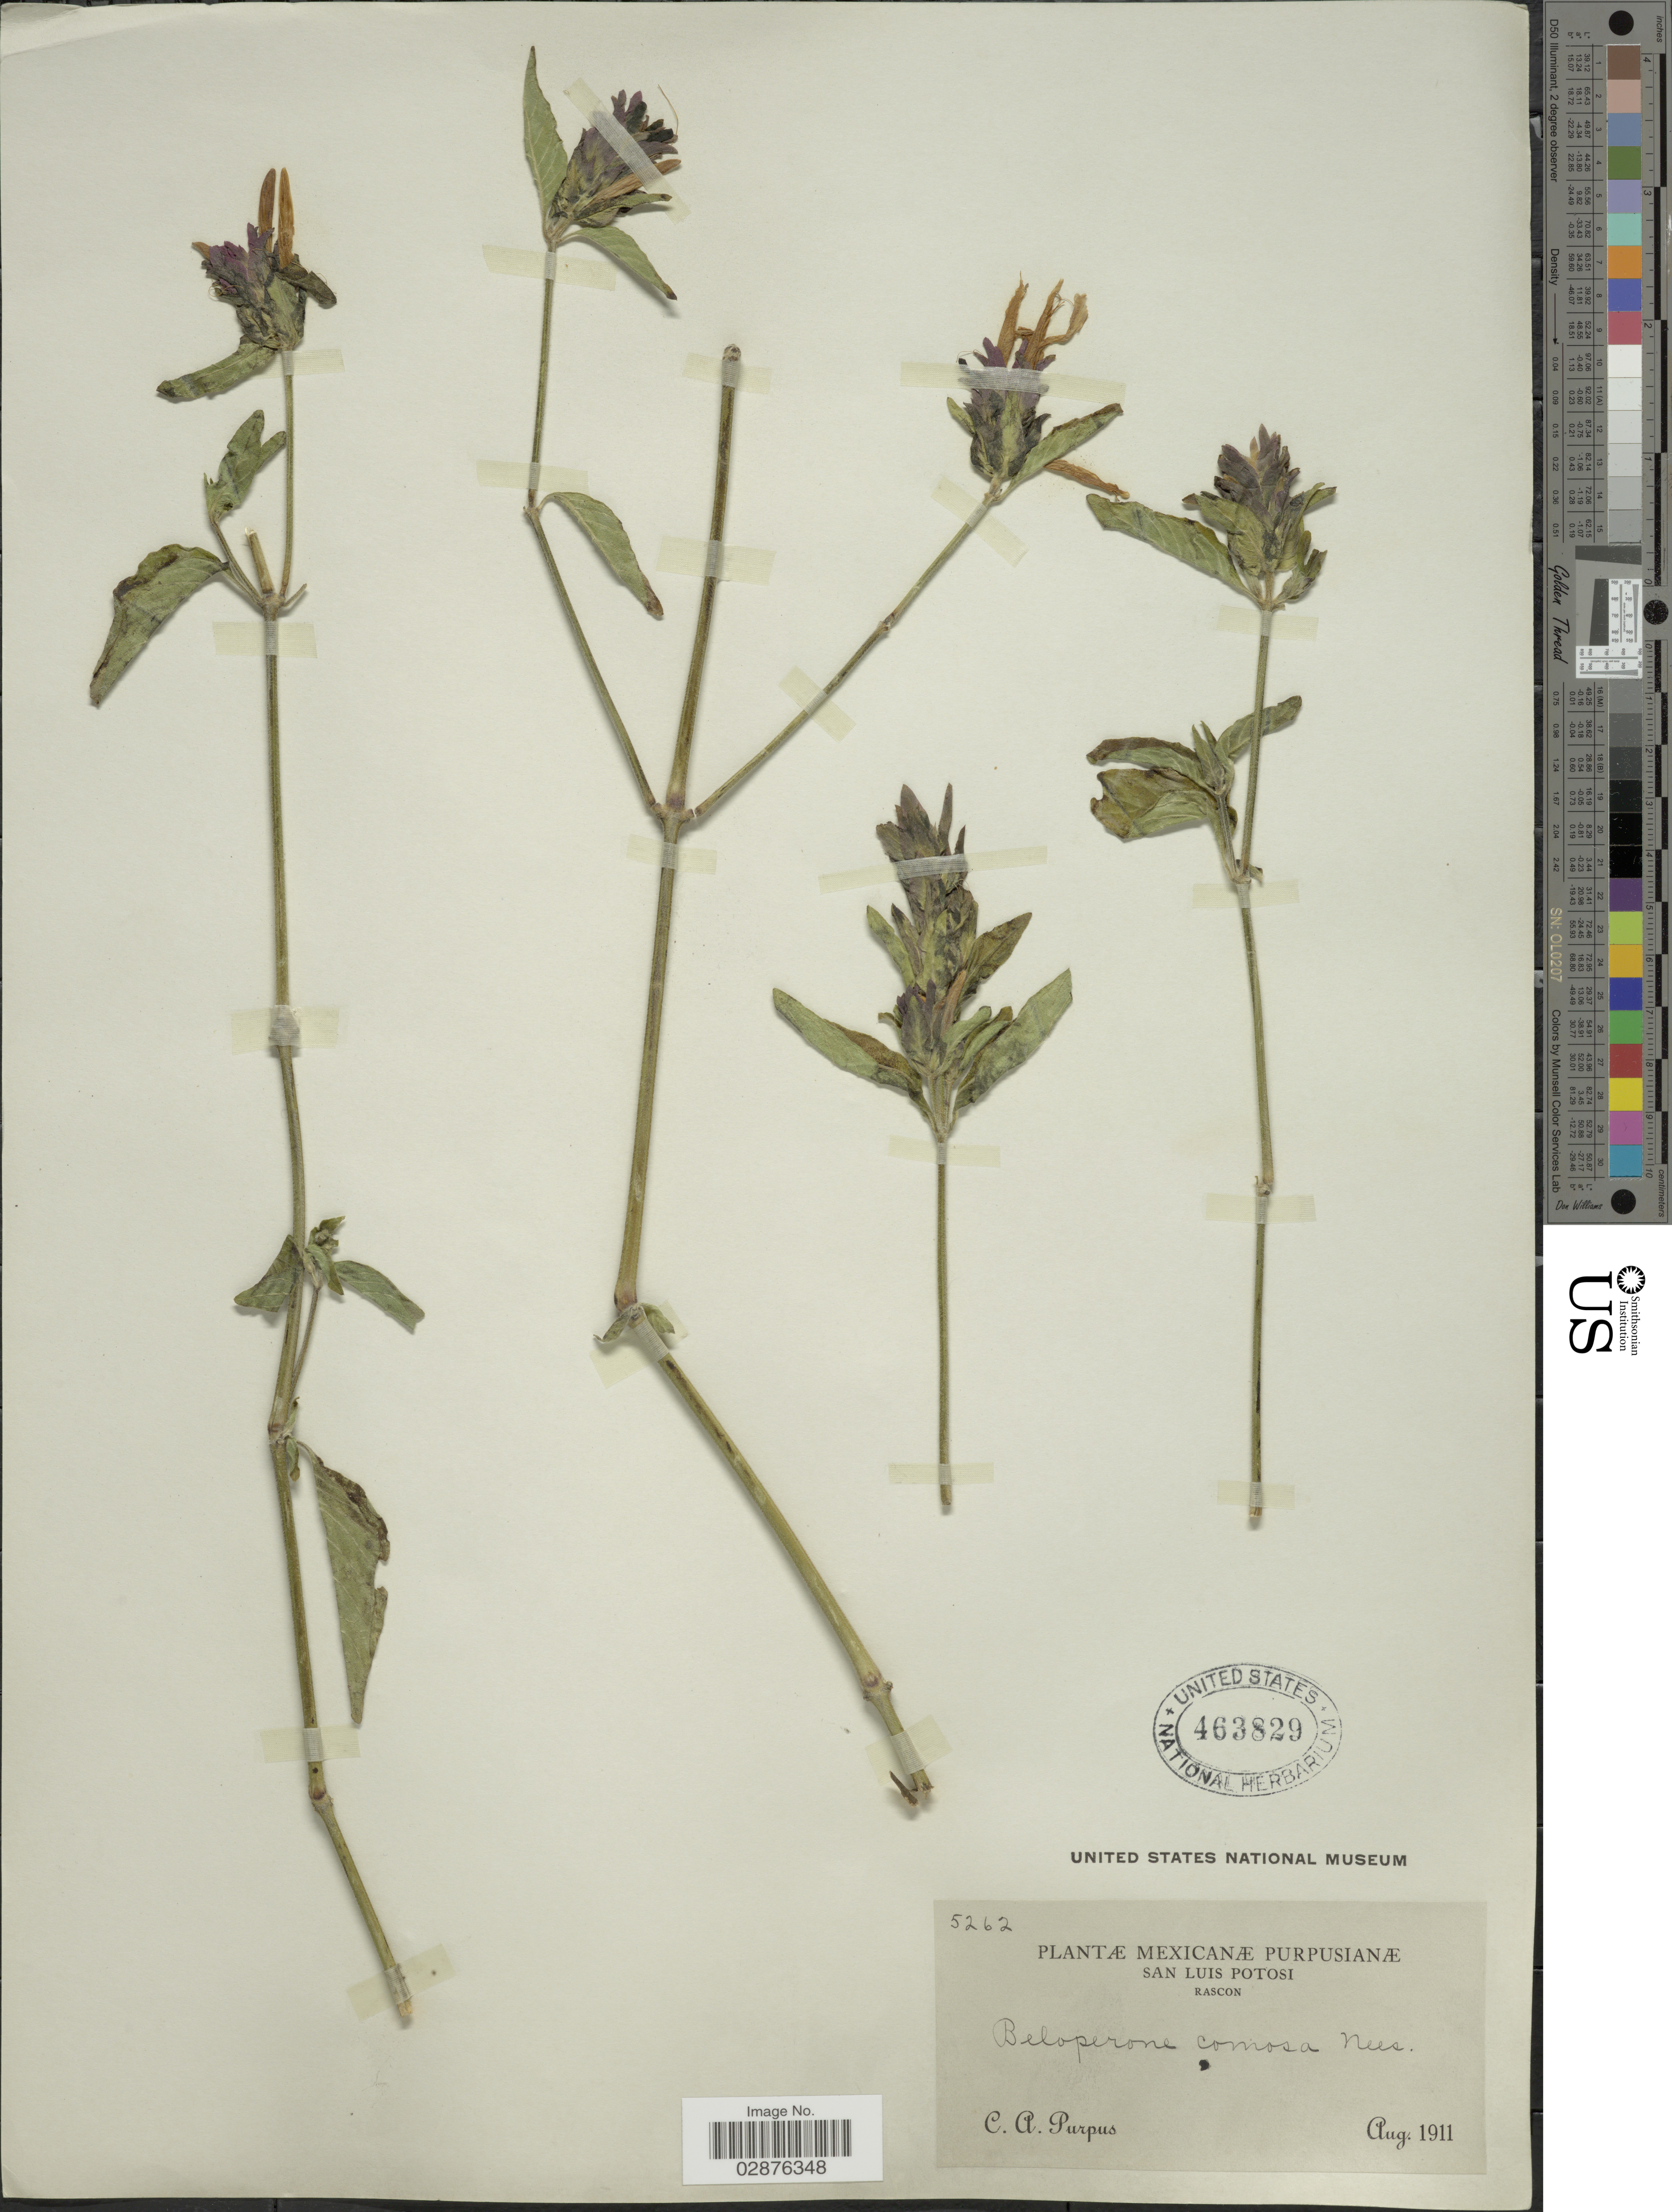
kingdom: Plantae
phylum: Tracheophyta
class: Magnoliopsida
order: Lamiales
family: Acanthaceae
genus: Justicia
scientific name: Justicia fulvicoma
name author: Schltdl. & Cham.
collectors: C. A. Purpus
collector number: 5262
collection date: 1911-08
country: Mexico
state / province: San Luis Potosí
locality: Rascon.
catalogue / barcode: US 463829